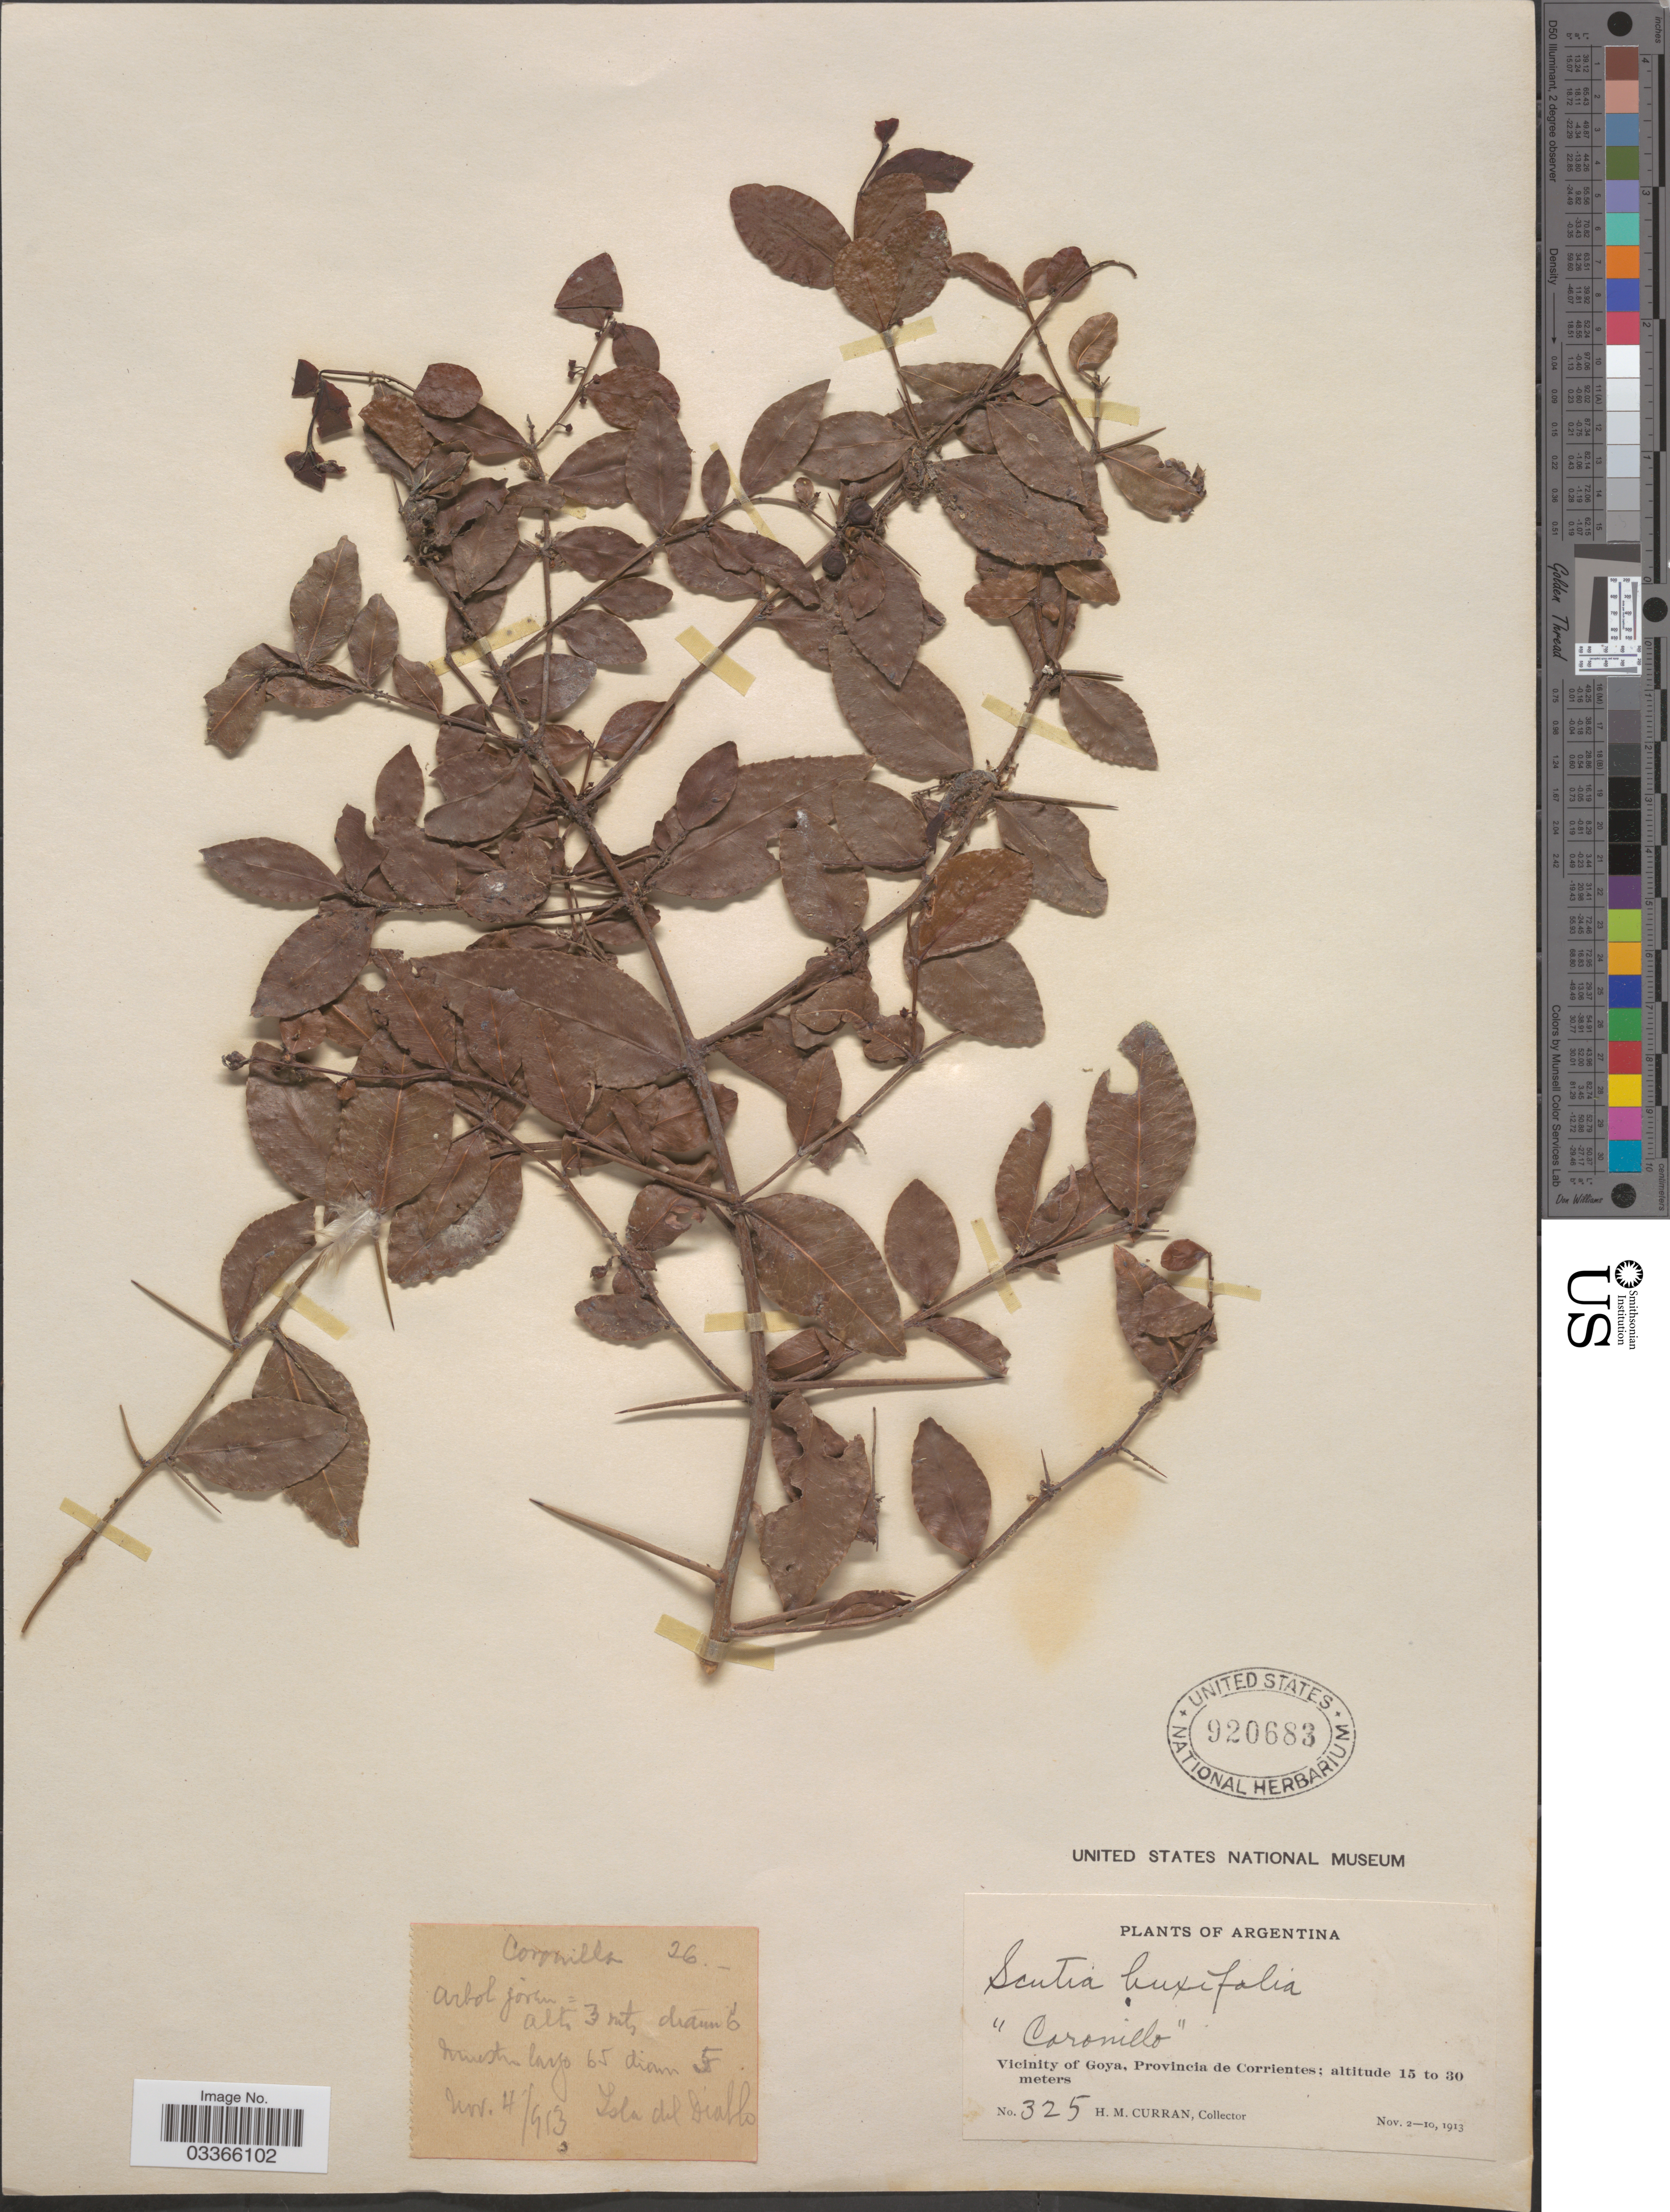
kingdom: Plantae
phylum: Tracheophyta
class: Magnoliopsida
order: Rosales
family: Rhamnaceae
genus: Scutia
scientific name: Scutia buxifolia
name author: Reissek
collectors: H. M. Curran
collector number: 325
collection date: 1913-11-02/1913-11-10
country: Argentina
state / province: Corrientes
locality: Vicinity of Goya.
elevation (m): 15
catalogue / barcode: US 920683